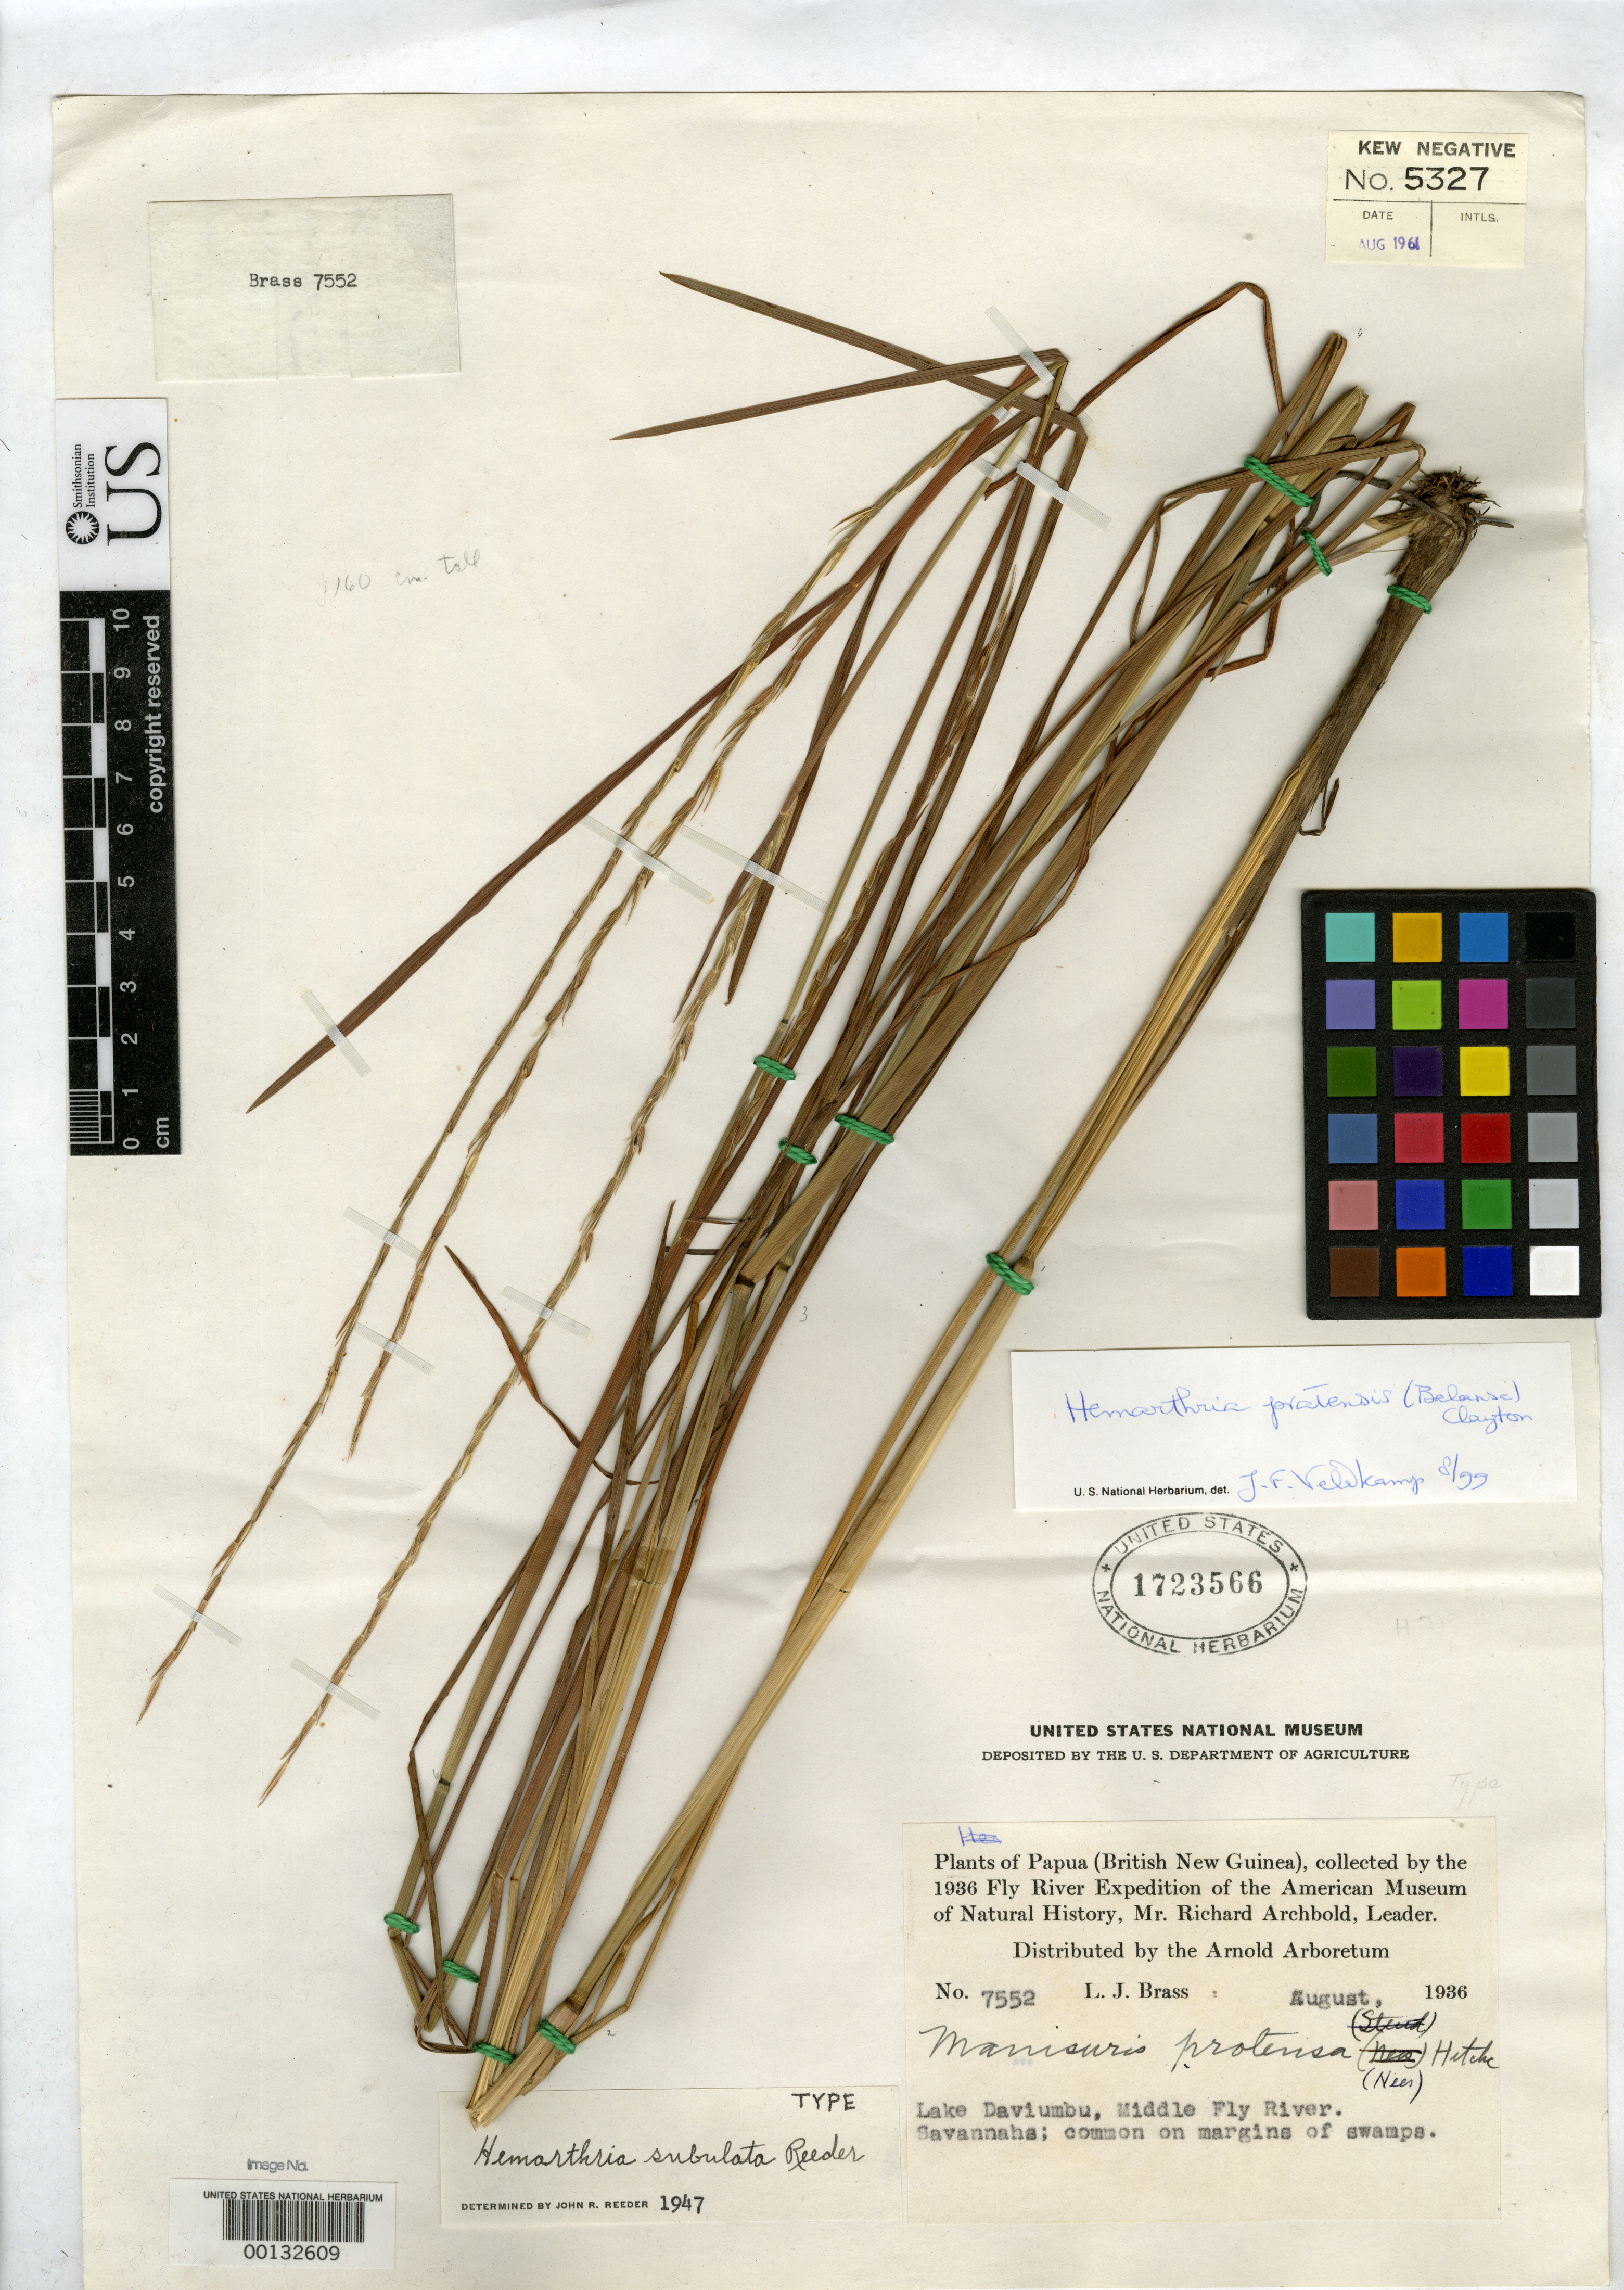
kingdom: Plantae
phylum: Tracheophyta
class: Liliopsida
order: Poales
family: Poaceae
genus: Hemarthria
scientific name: Hemarthria subulata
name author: Reeder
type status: Isotype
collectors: L. J. Brass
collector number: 7552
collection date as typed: Aug 1936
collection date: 1936-08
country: Papua New Guinea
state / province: Western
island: New Guinea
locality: Middle Fly River, savannahs, Lake Daviumbu.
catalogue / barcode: US 1723566